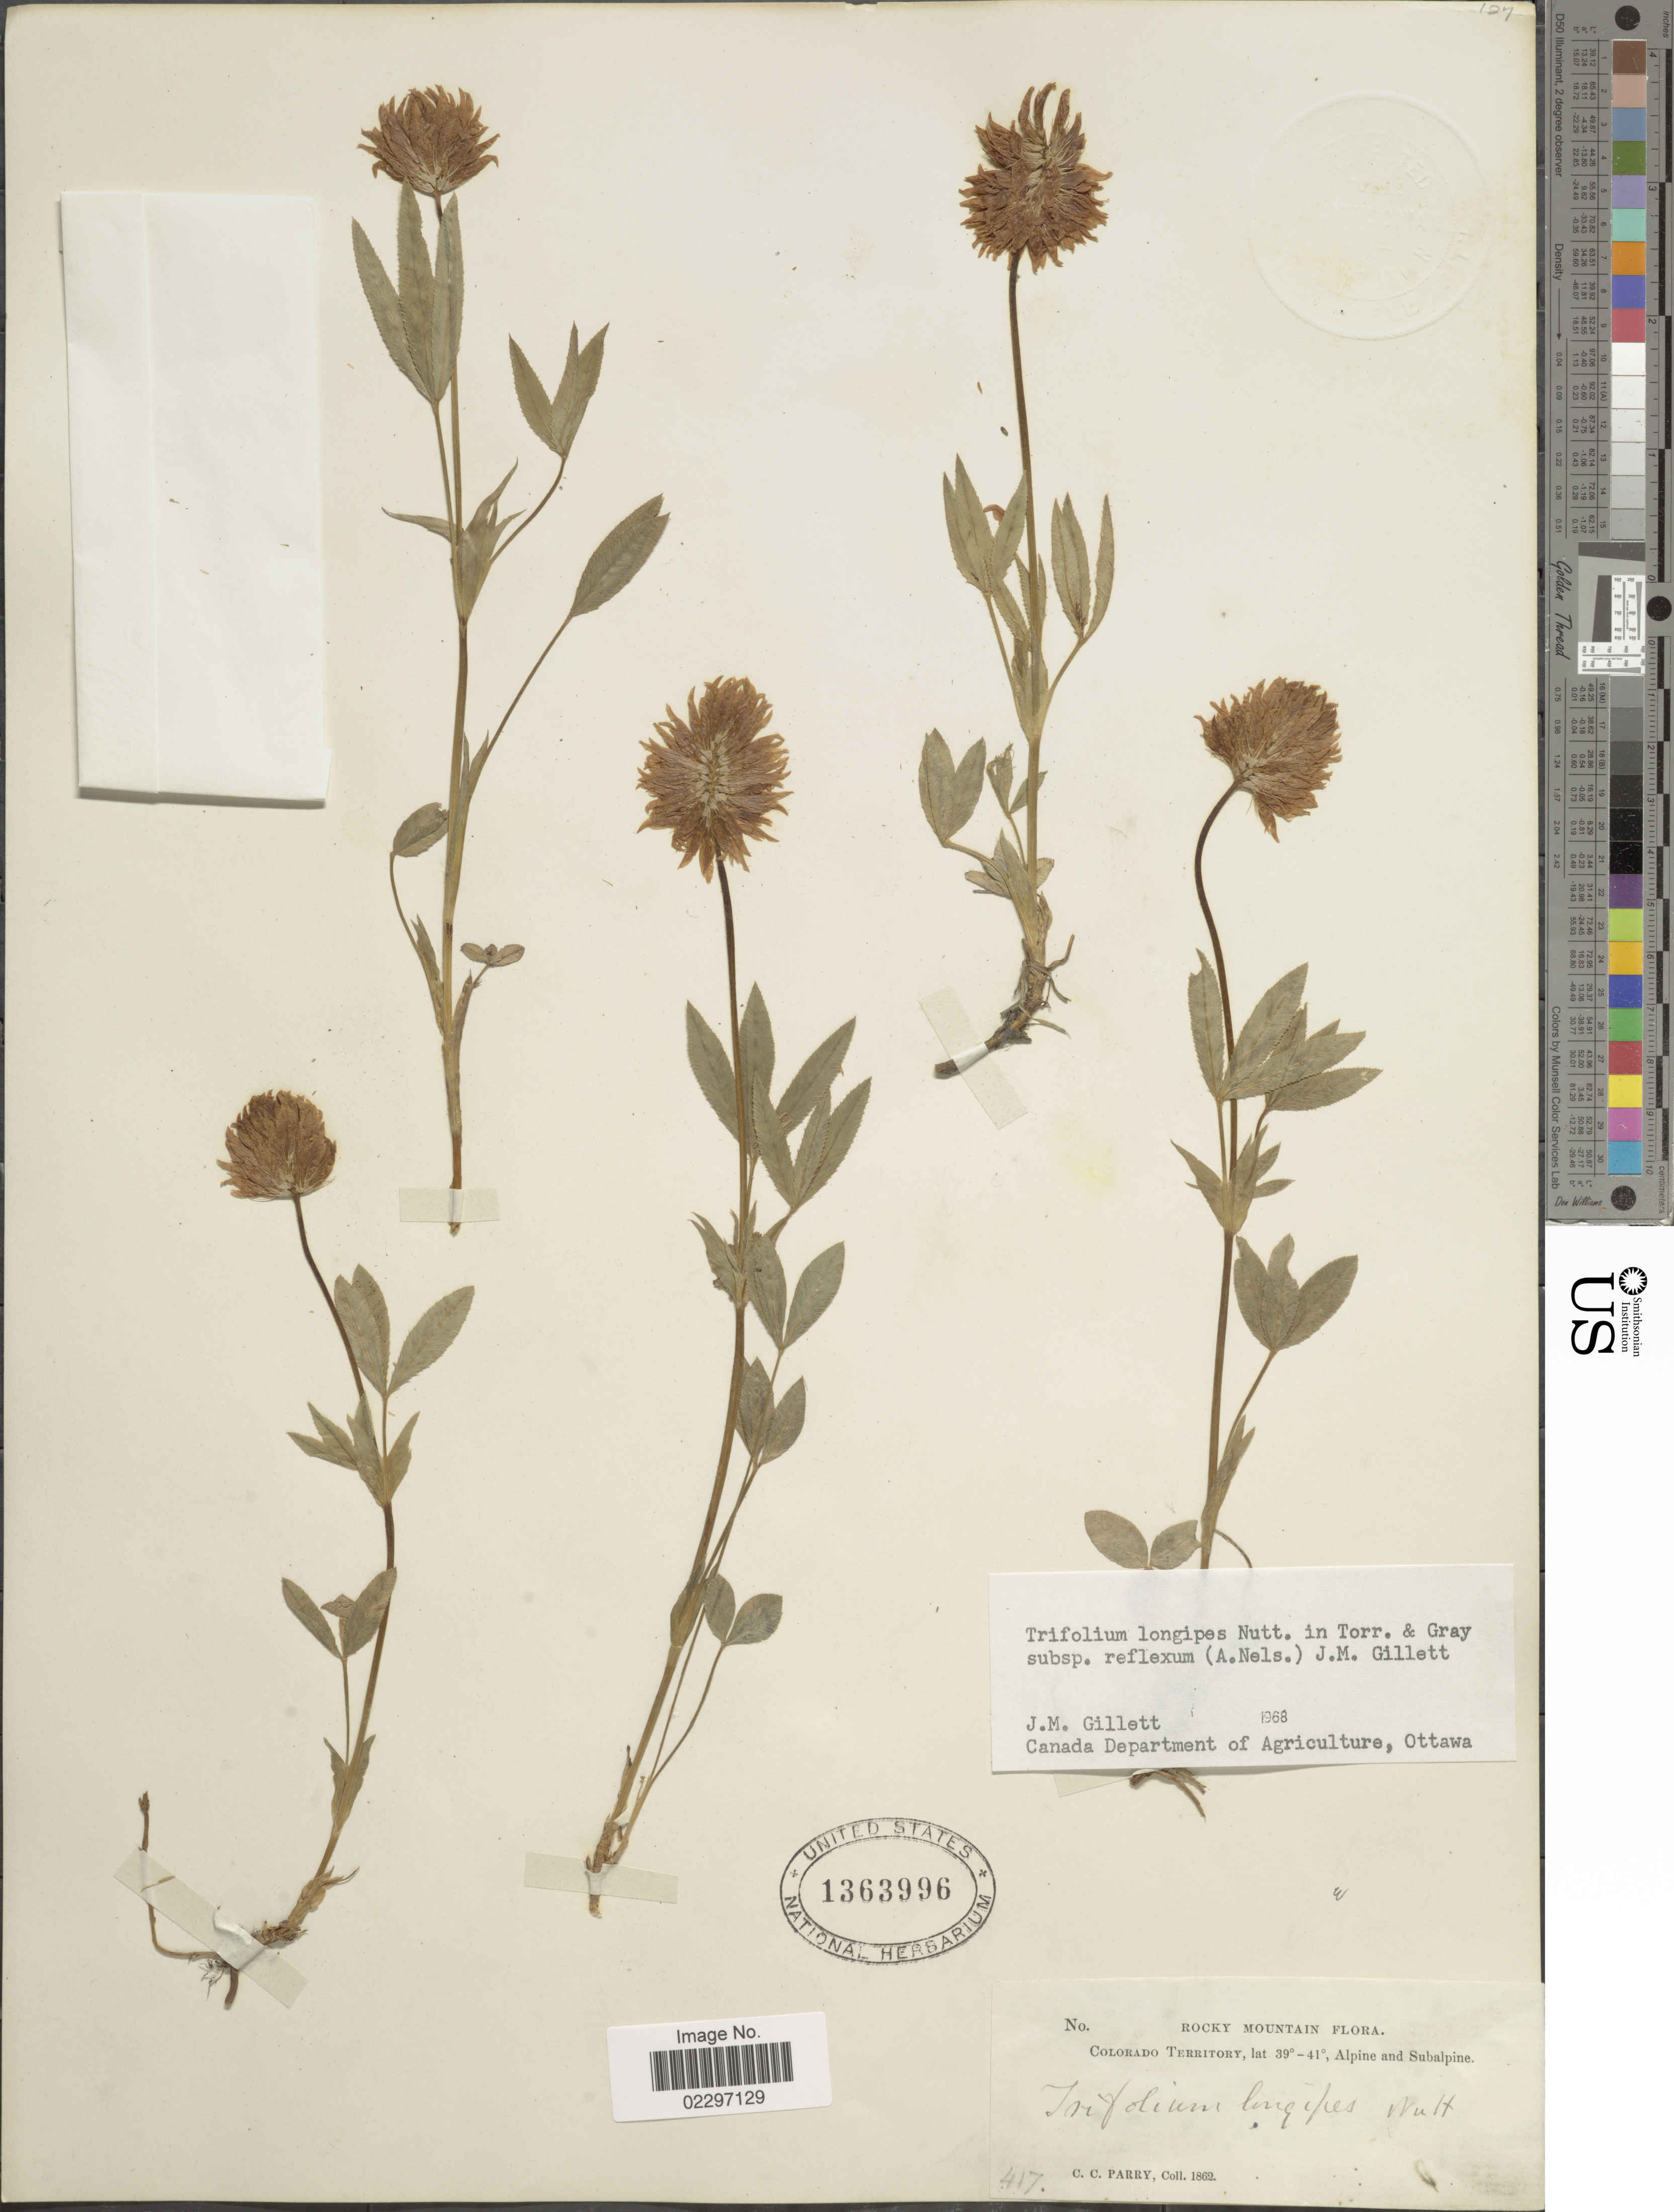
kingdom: Plantae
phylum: Tracheophyta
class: Magnoliopsida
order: Fabales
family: Fabaceae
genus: Trifolium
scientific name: Trifolium longipes subsp. reflexum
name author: (A. Nelson) J.M. Gillet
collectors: C. C. Parry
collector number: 417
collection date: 1862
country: United States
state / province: Colorado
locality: Rocky Mountain. Colorado Territory. Alpine and Subalpine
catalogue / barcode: US 1363996